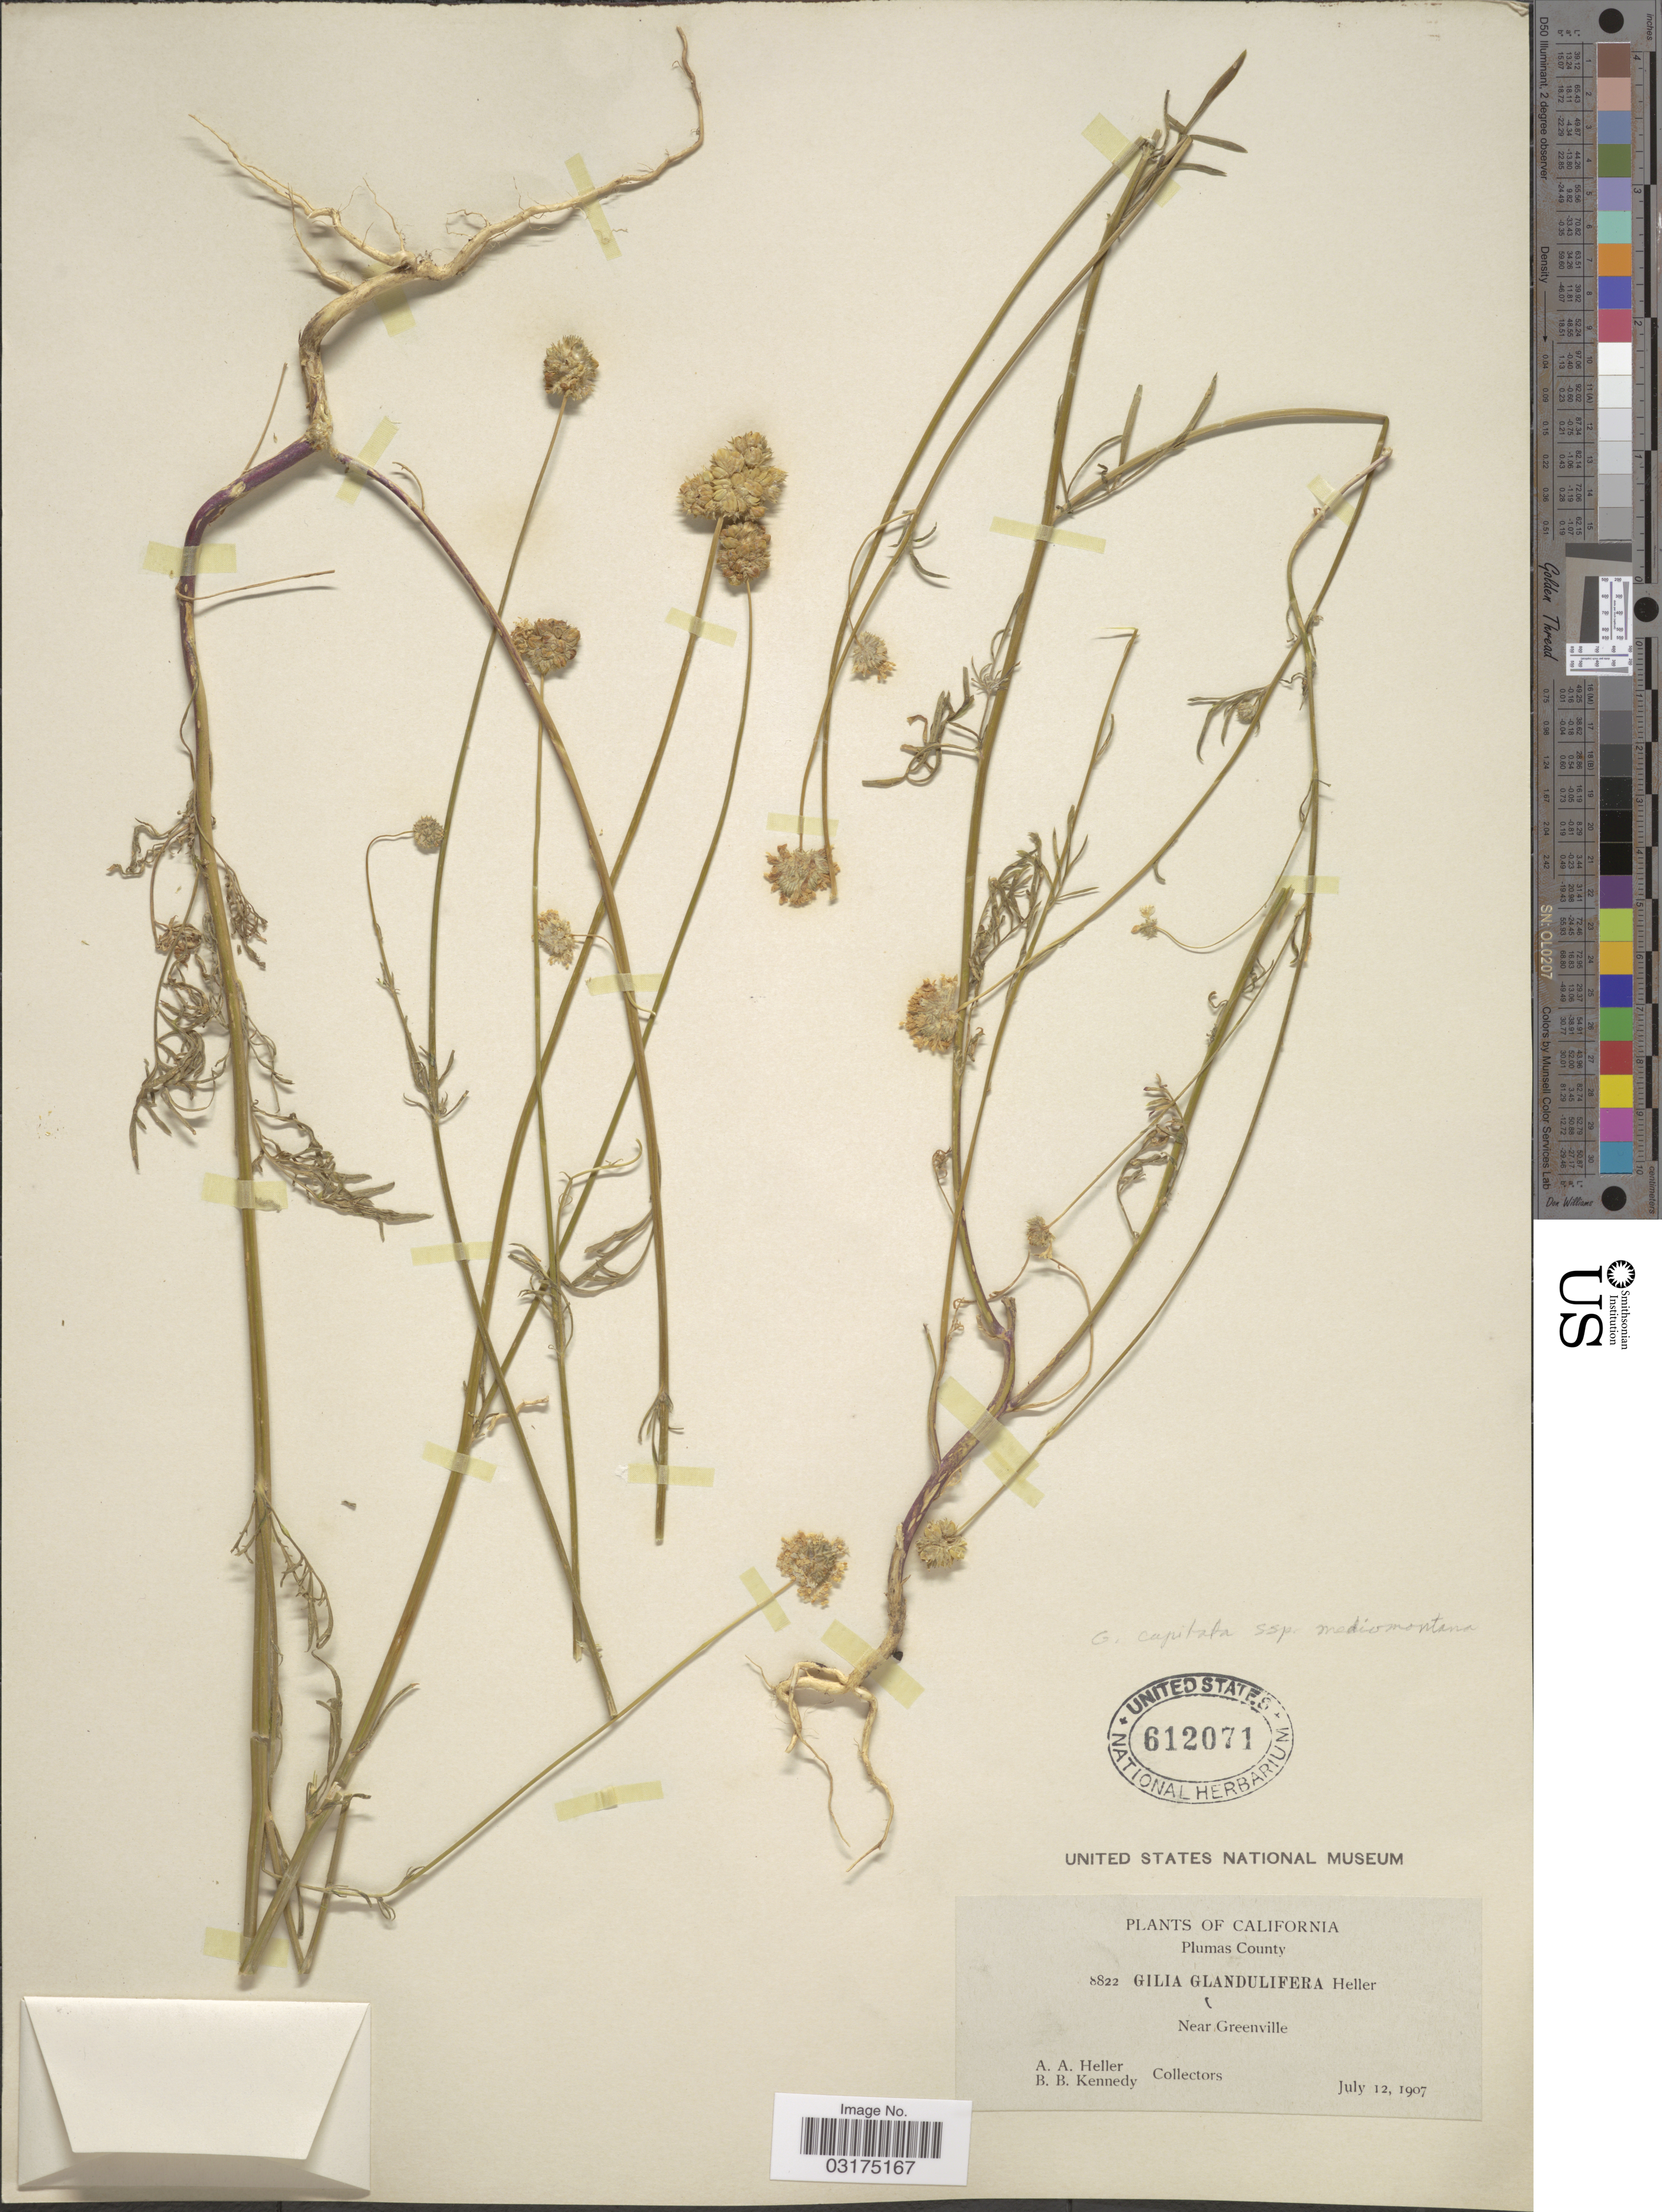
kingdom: Plantae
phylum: Tracheophyta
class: Magnoliopsida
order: Ericales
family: Polemoniaceae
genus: Gilia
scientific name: Gilia capitata subsp. mediomontana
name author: V.E. Grant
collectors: A. A. Heller & B. Kennedy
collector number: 8822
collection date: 1907-07-12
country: United States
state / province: California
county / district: Plumas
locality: Plumas County, Near Greenville.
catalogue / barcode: US 612071